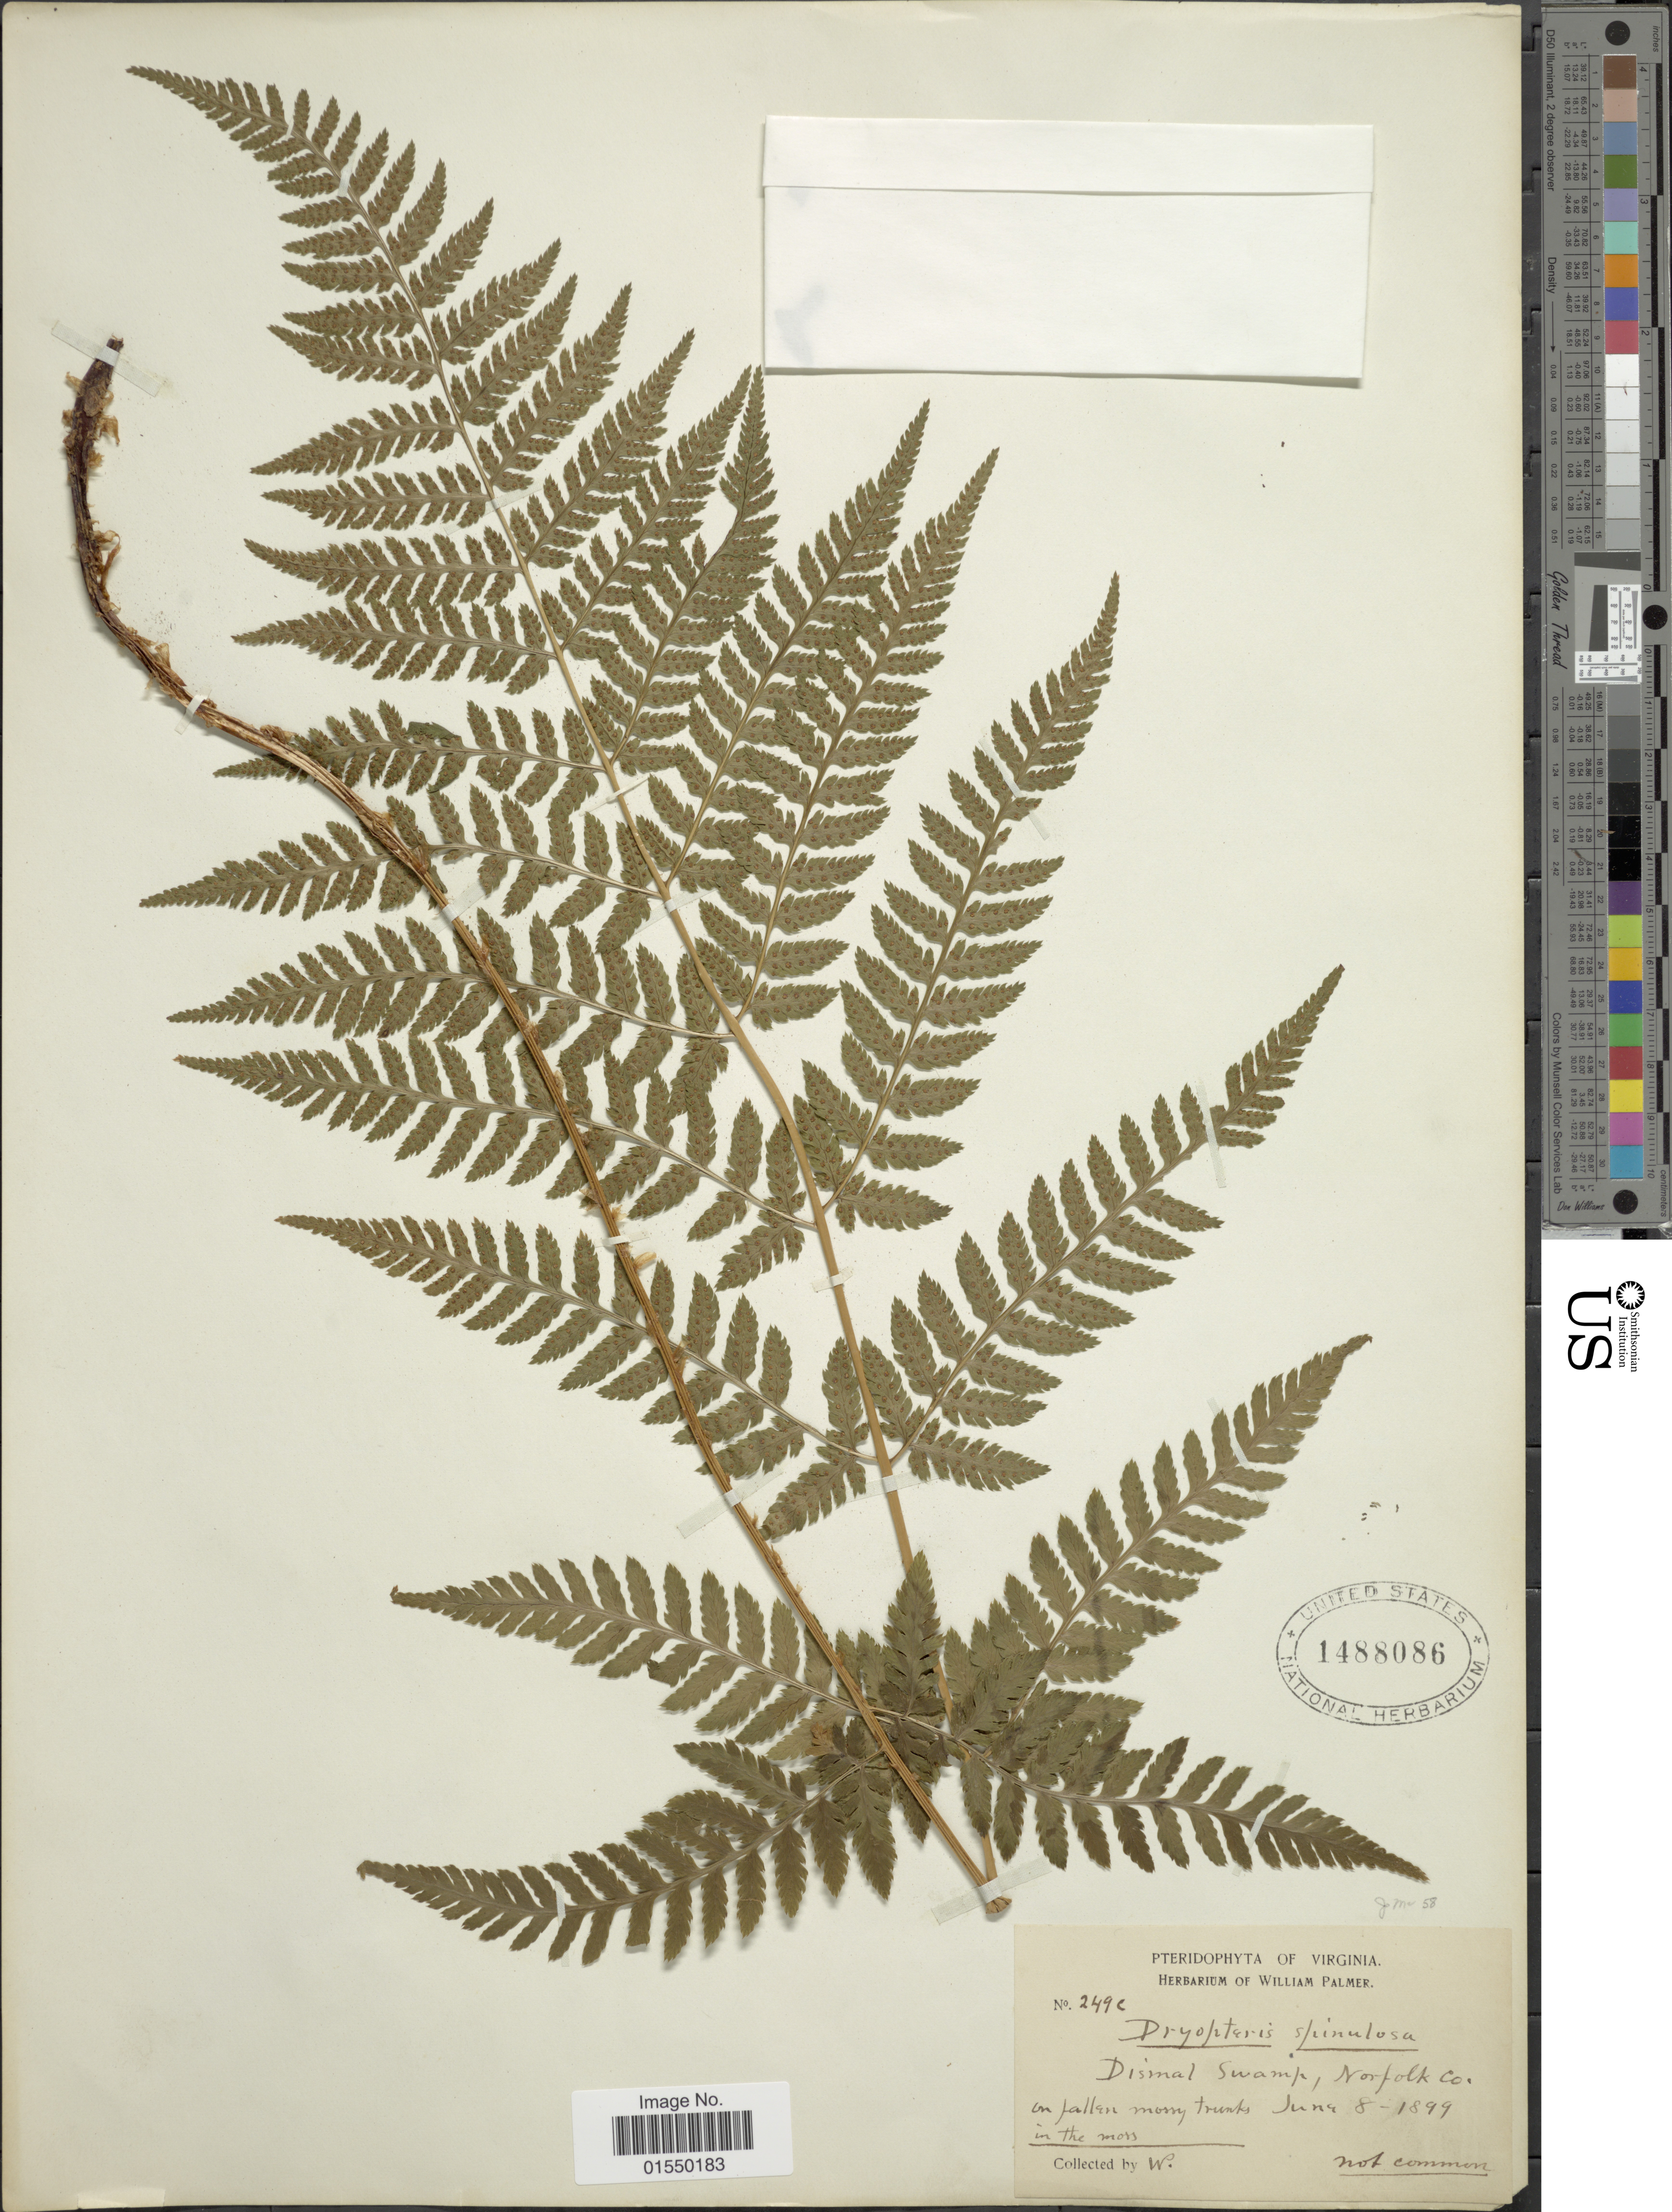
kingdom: Plantae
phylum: Tracheophyta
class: Polypodiopsida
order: Polypodiales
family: Dryopteridaceae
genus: Dryopteris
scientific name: Dryopteris carthusiana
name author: (Villars) H.P. Fuchs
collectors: W. Palmer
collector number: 249c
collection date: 1899-06-08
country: United States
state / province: Virginia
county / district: City of Norfolk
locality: Dismal Swamp, Norfolk Co.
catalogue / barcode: US 1488086